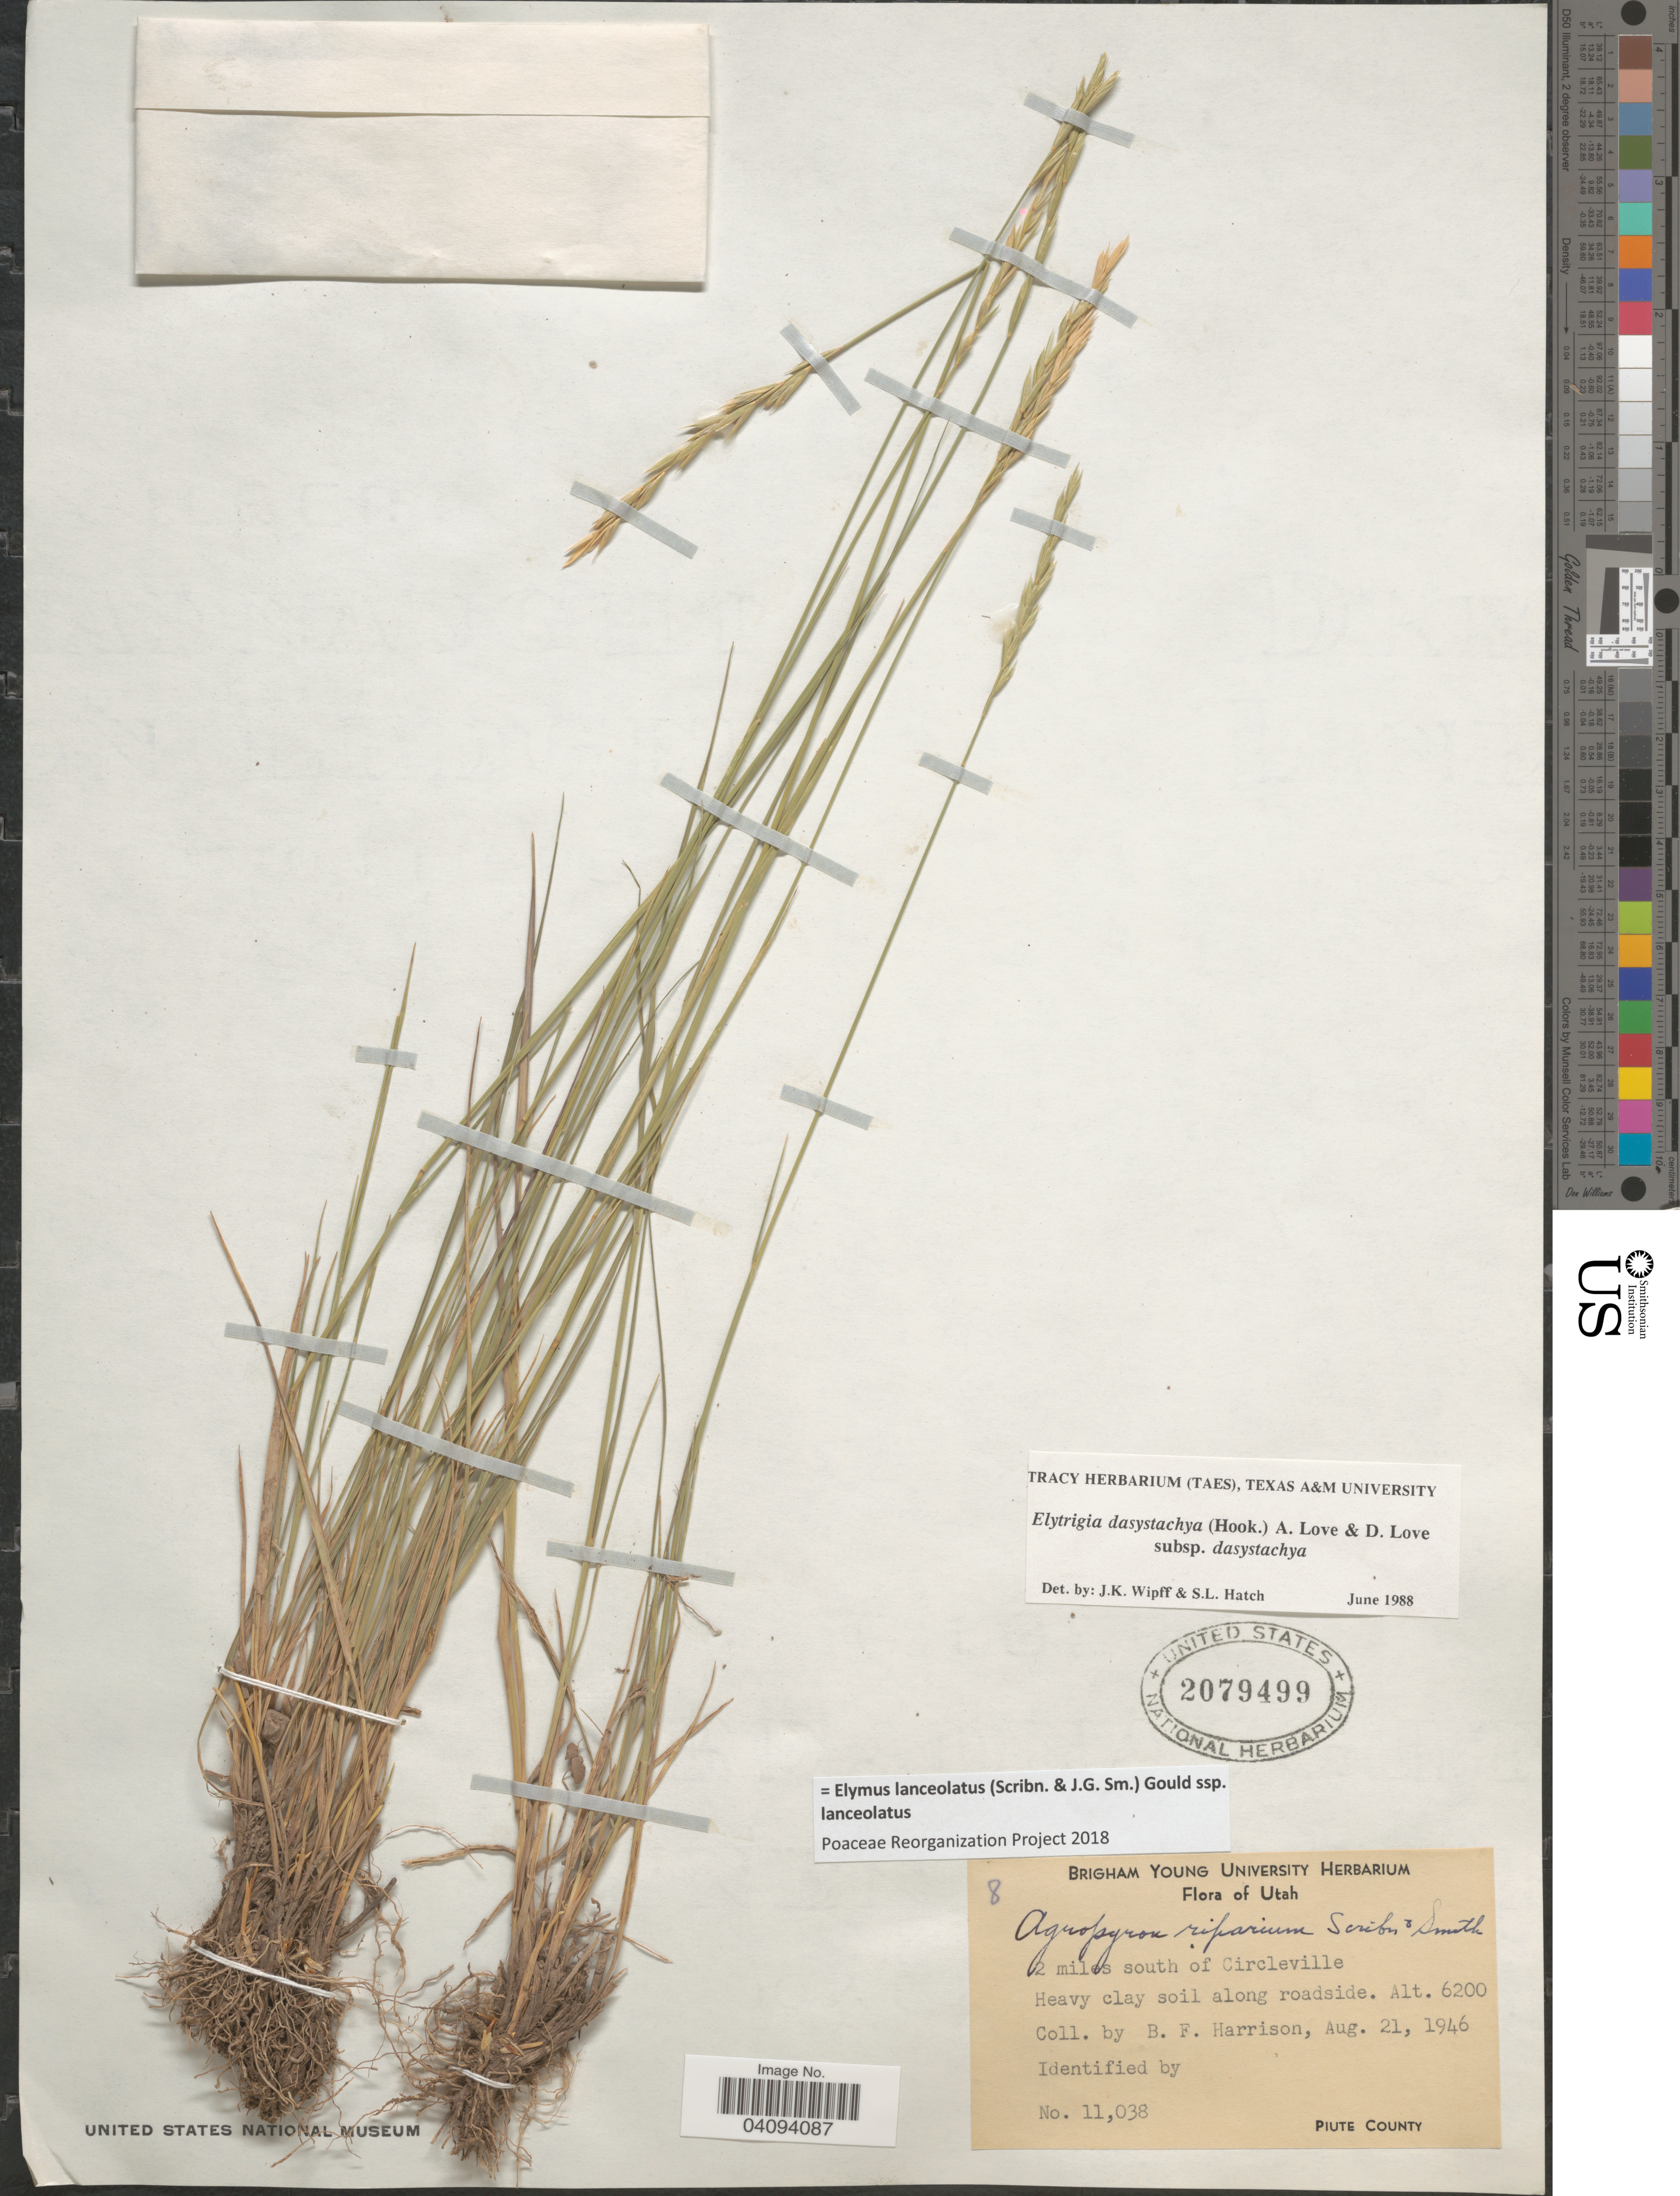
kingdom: Plantae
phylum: Tracheophyta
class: Liliopsida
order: Poales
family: Poaceae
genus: Elymus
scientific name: Elymus lanceolatus subsp. lanceolatus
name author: (Scribn. & J.G. Sm.) Gould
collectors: B. F. Harrison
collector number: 11038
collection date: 1946-08-21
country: United States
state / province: Utah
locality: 2 miles south of Circleville. Piute County.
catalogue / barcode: US 2079499